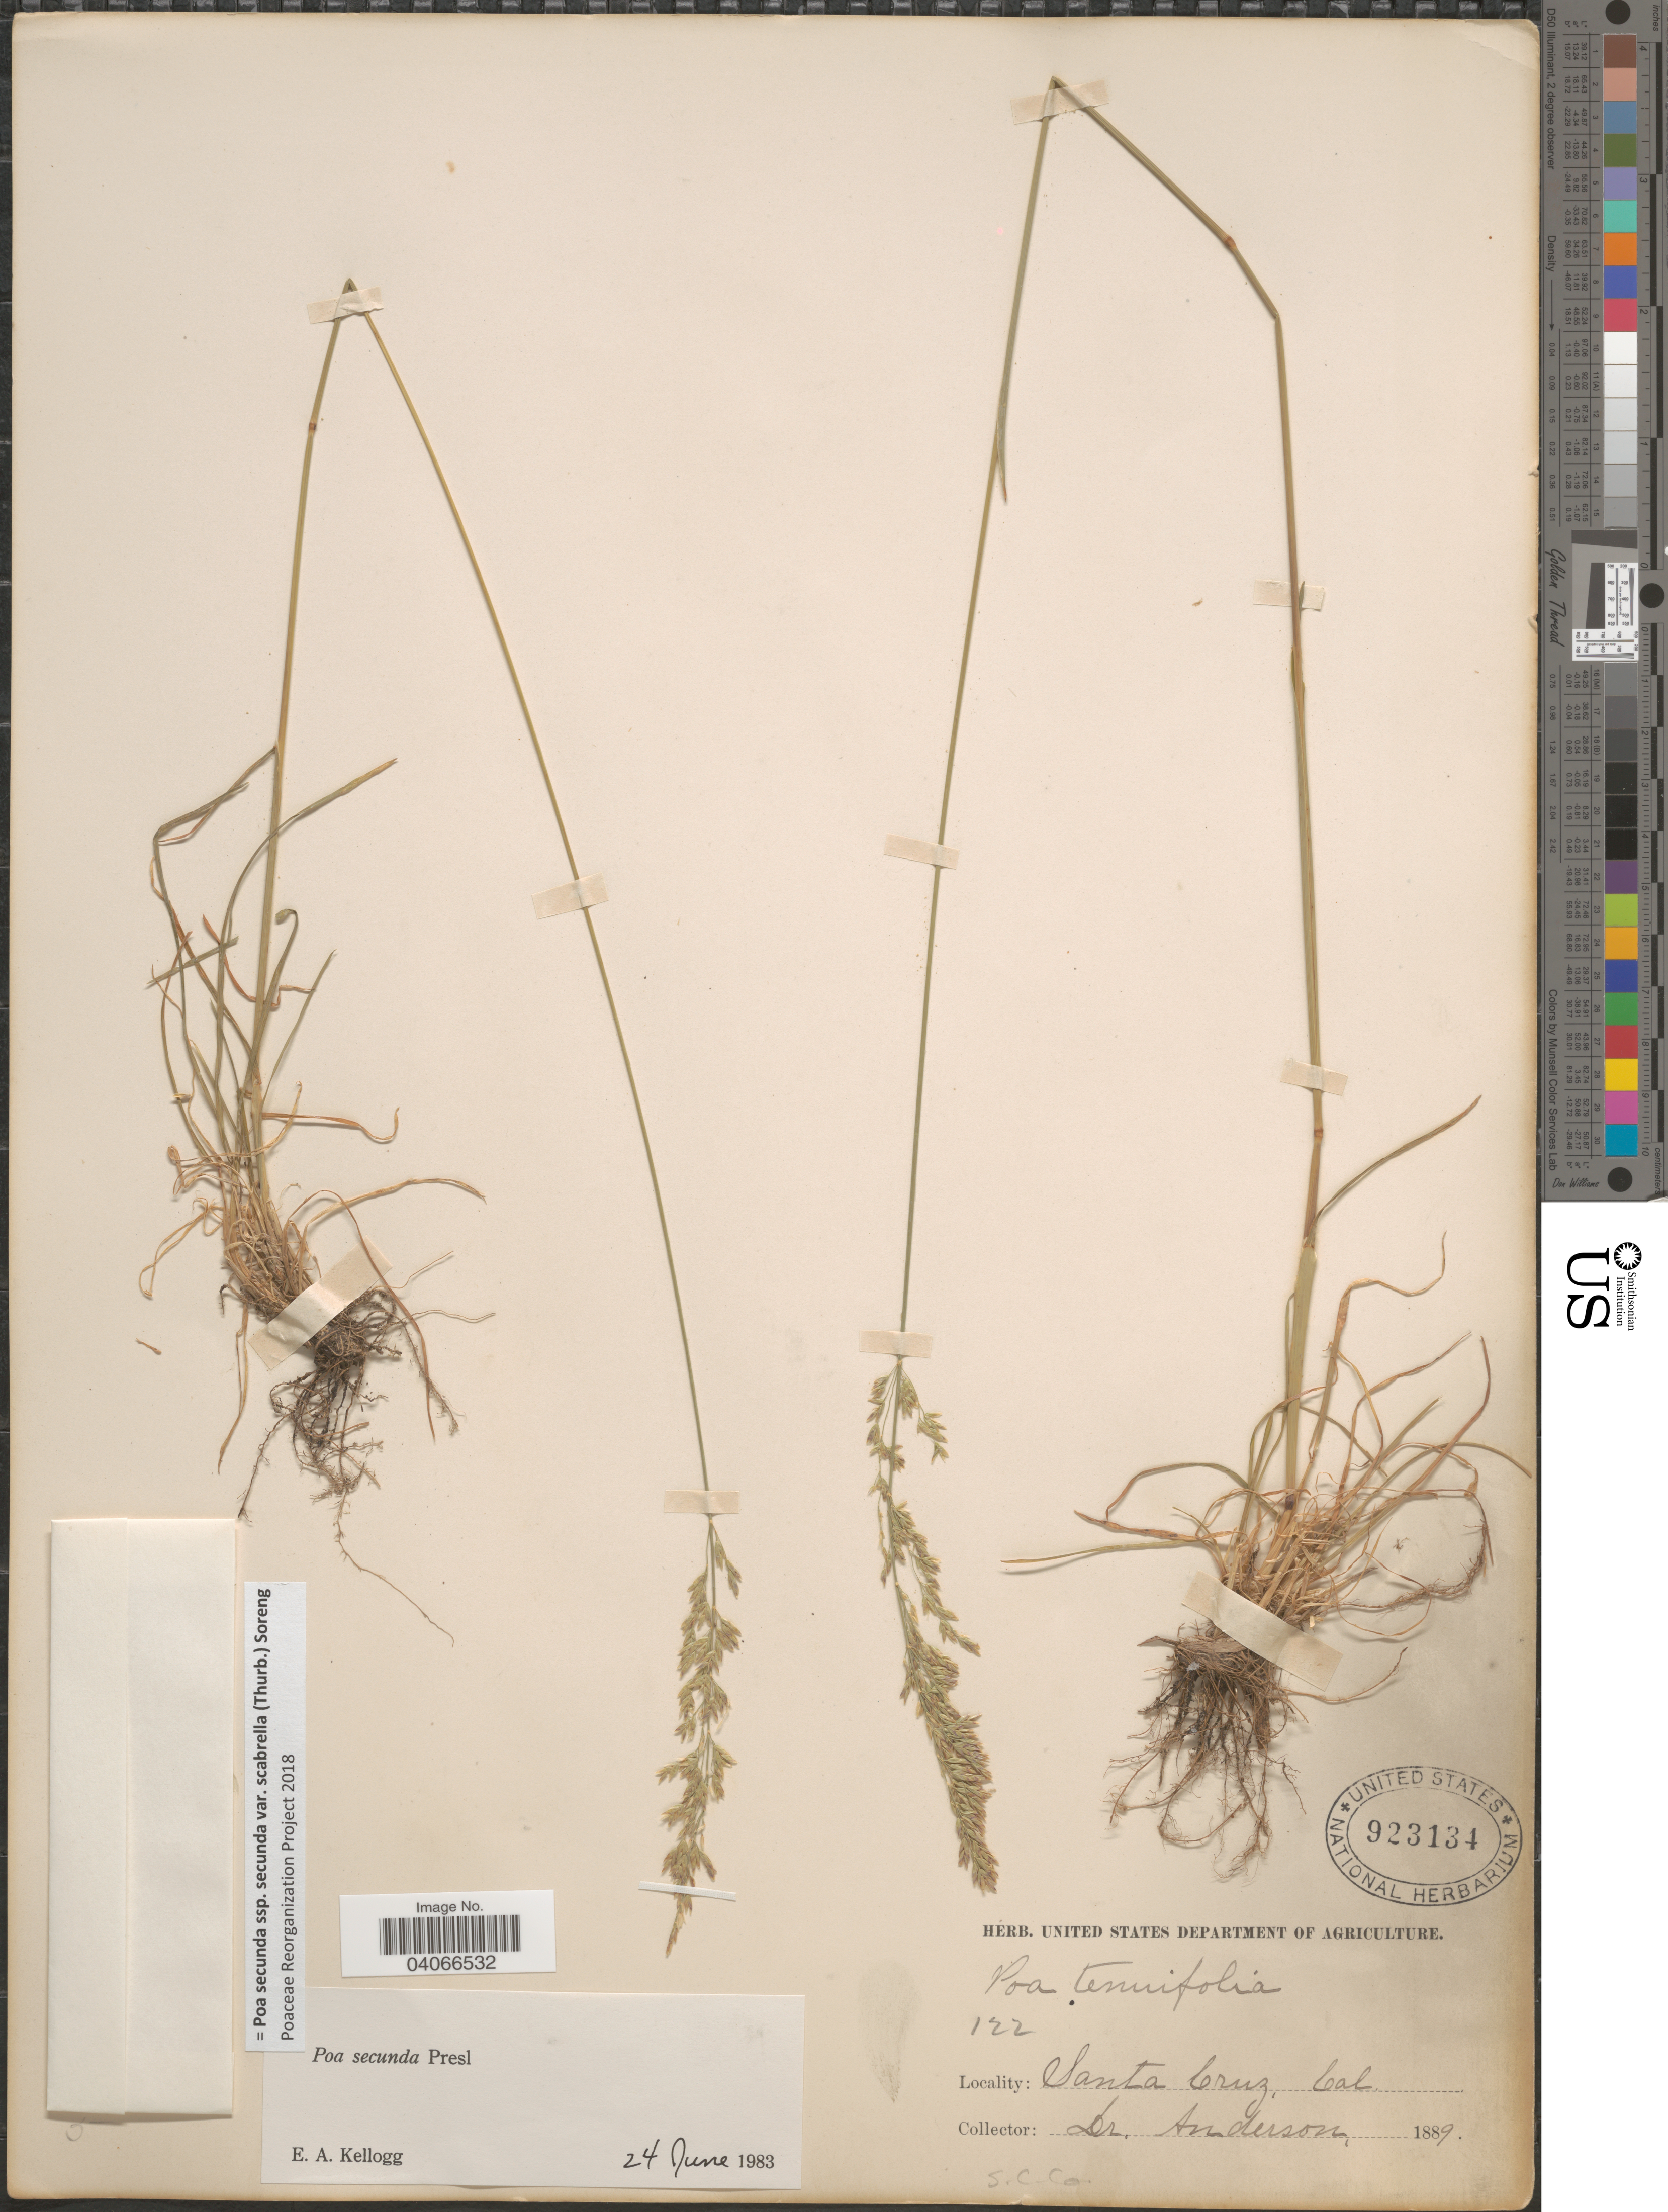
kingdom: Plantae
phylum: Tracheophyta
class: Liliopsida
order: Poales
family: Poaceae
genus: Poa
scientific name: Poa secunda subsp. secunda var. scabrella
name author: (Thurb.) Soreng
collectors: -. Anderson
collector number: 122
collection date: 1889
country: United States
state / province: California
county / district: Santa Cruz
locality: Santa Cruz. S. C. Co.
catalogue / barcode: US 923134